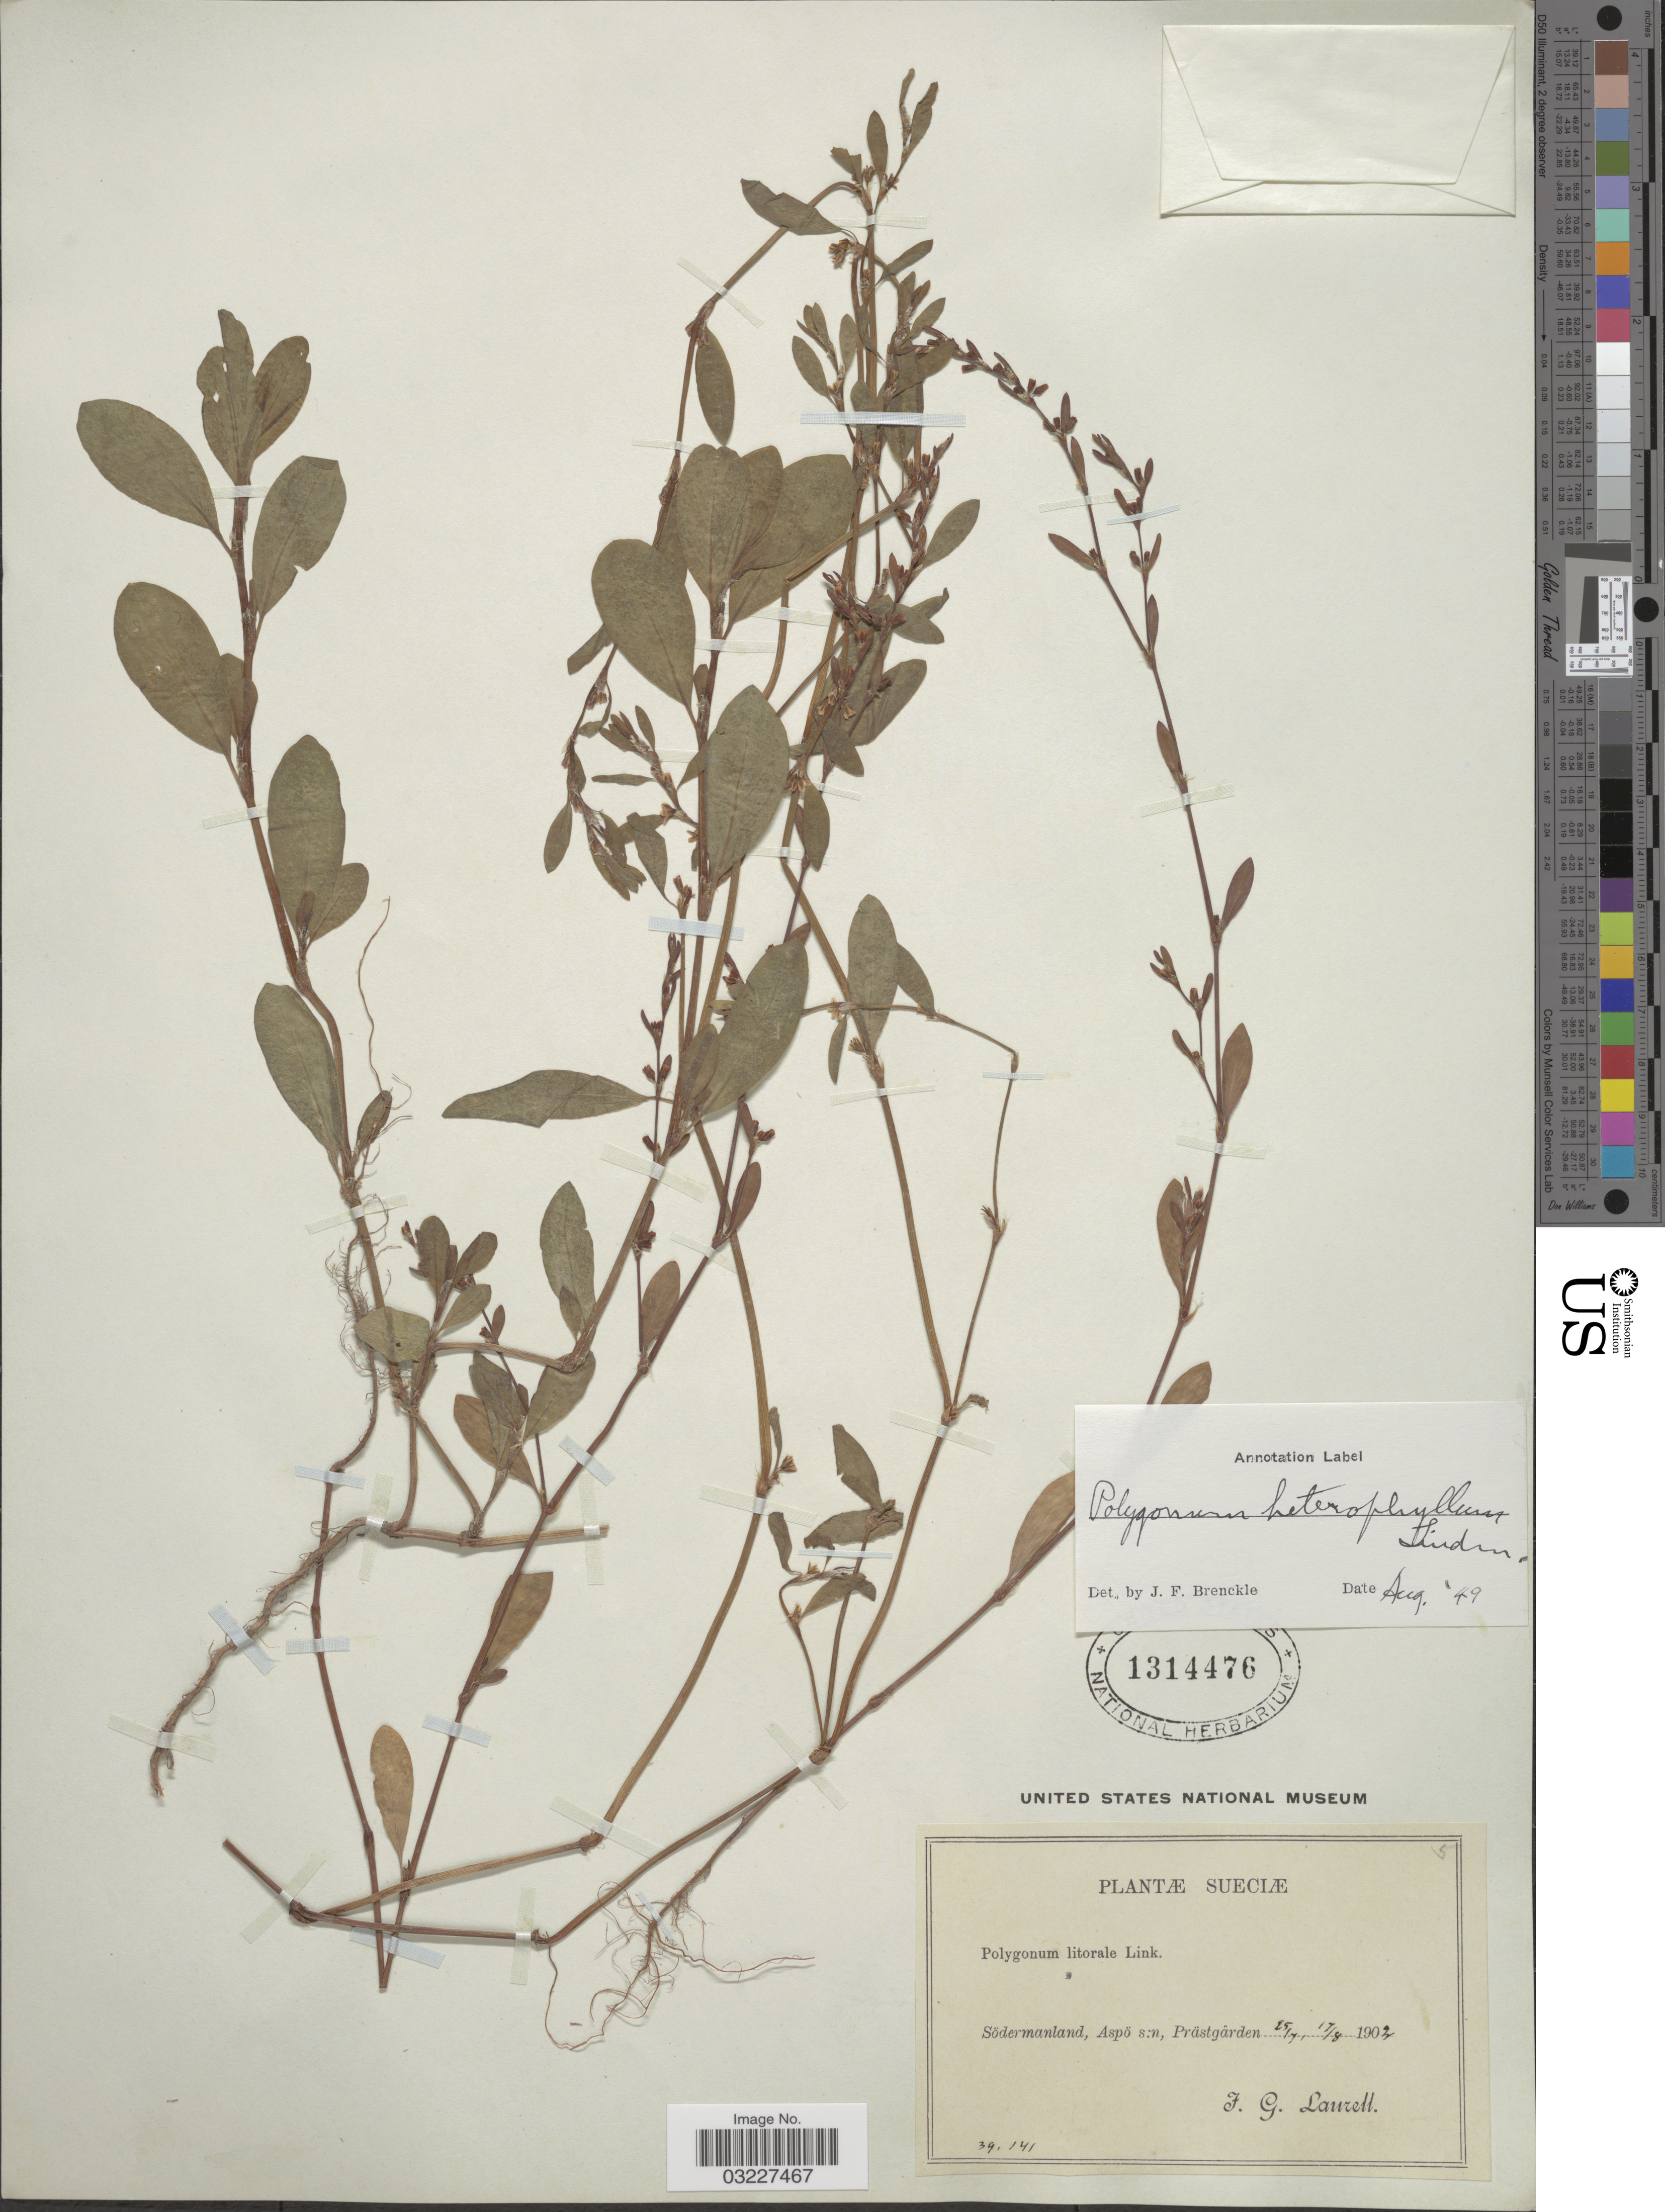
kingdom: Plantae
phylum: Tracheophyta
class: Magnoliopsida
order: Caryophyllales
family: Polygonaceae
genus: Polygonum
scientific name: Polygonum heterophyllum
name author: Lindm.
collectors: J. Laurell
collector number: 39141*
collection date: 1902-07-25/1902-08-17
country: Sweden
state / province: Sodermanland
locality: Sueciæ, Södermanland, Aspö s:n, Prästgârden.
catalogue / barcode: US 1314476